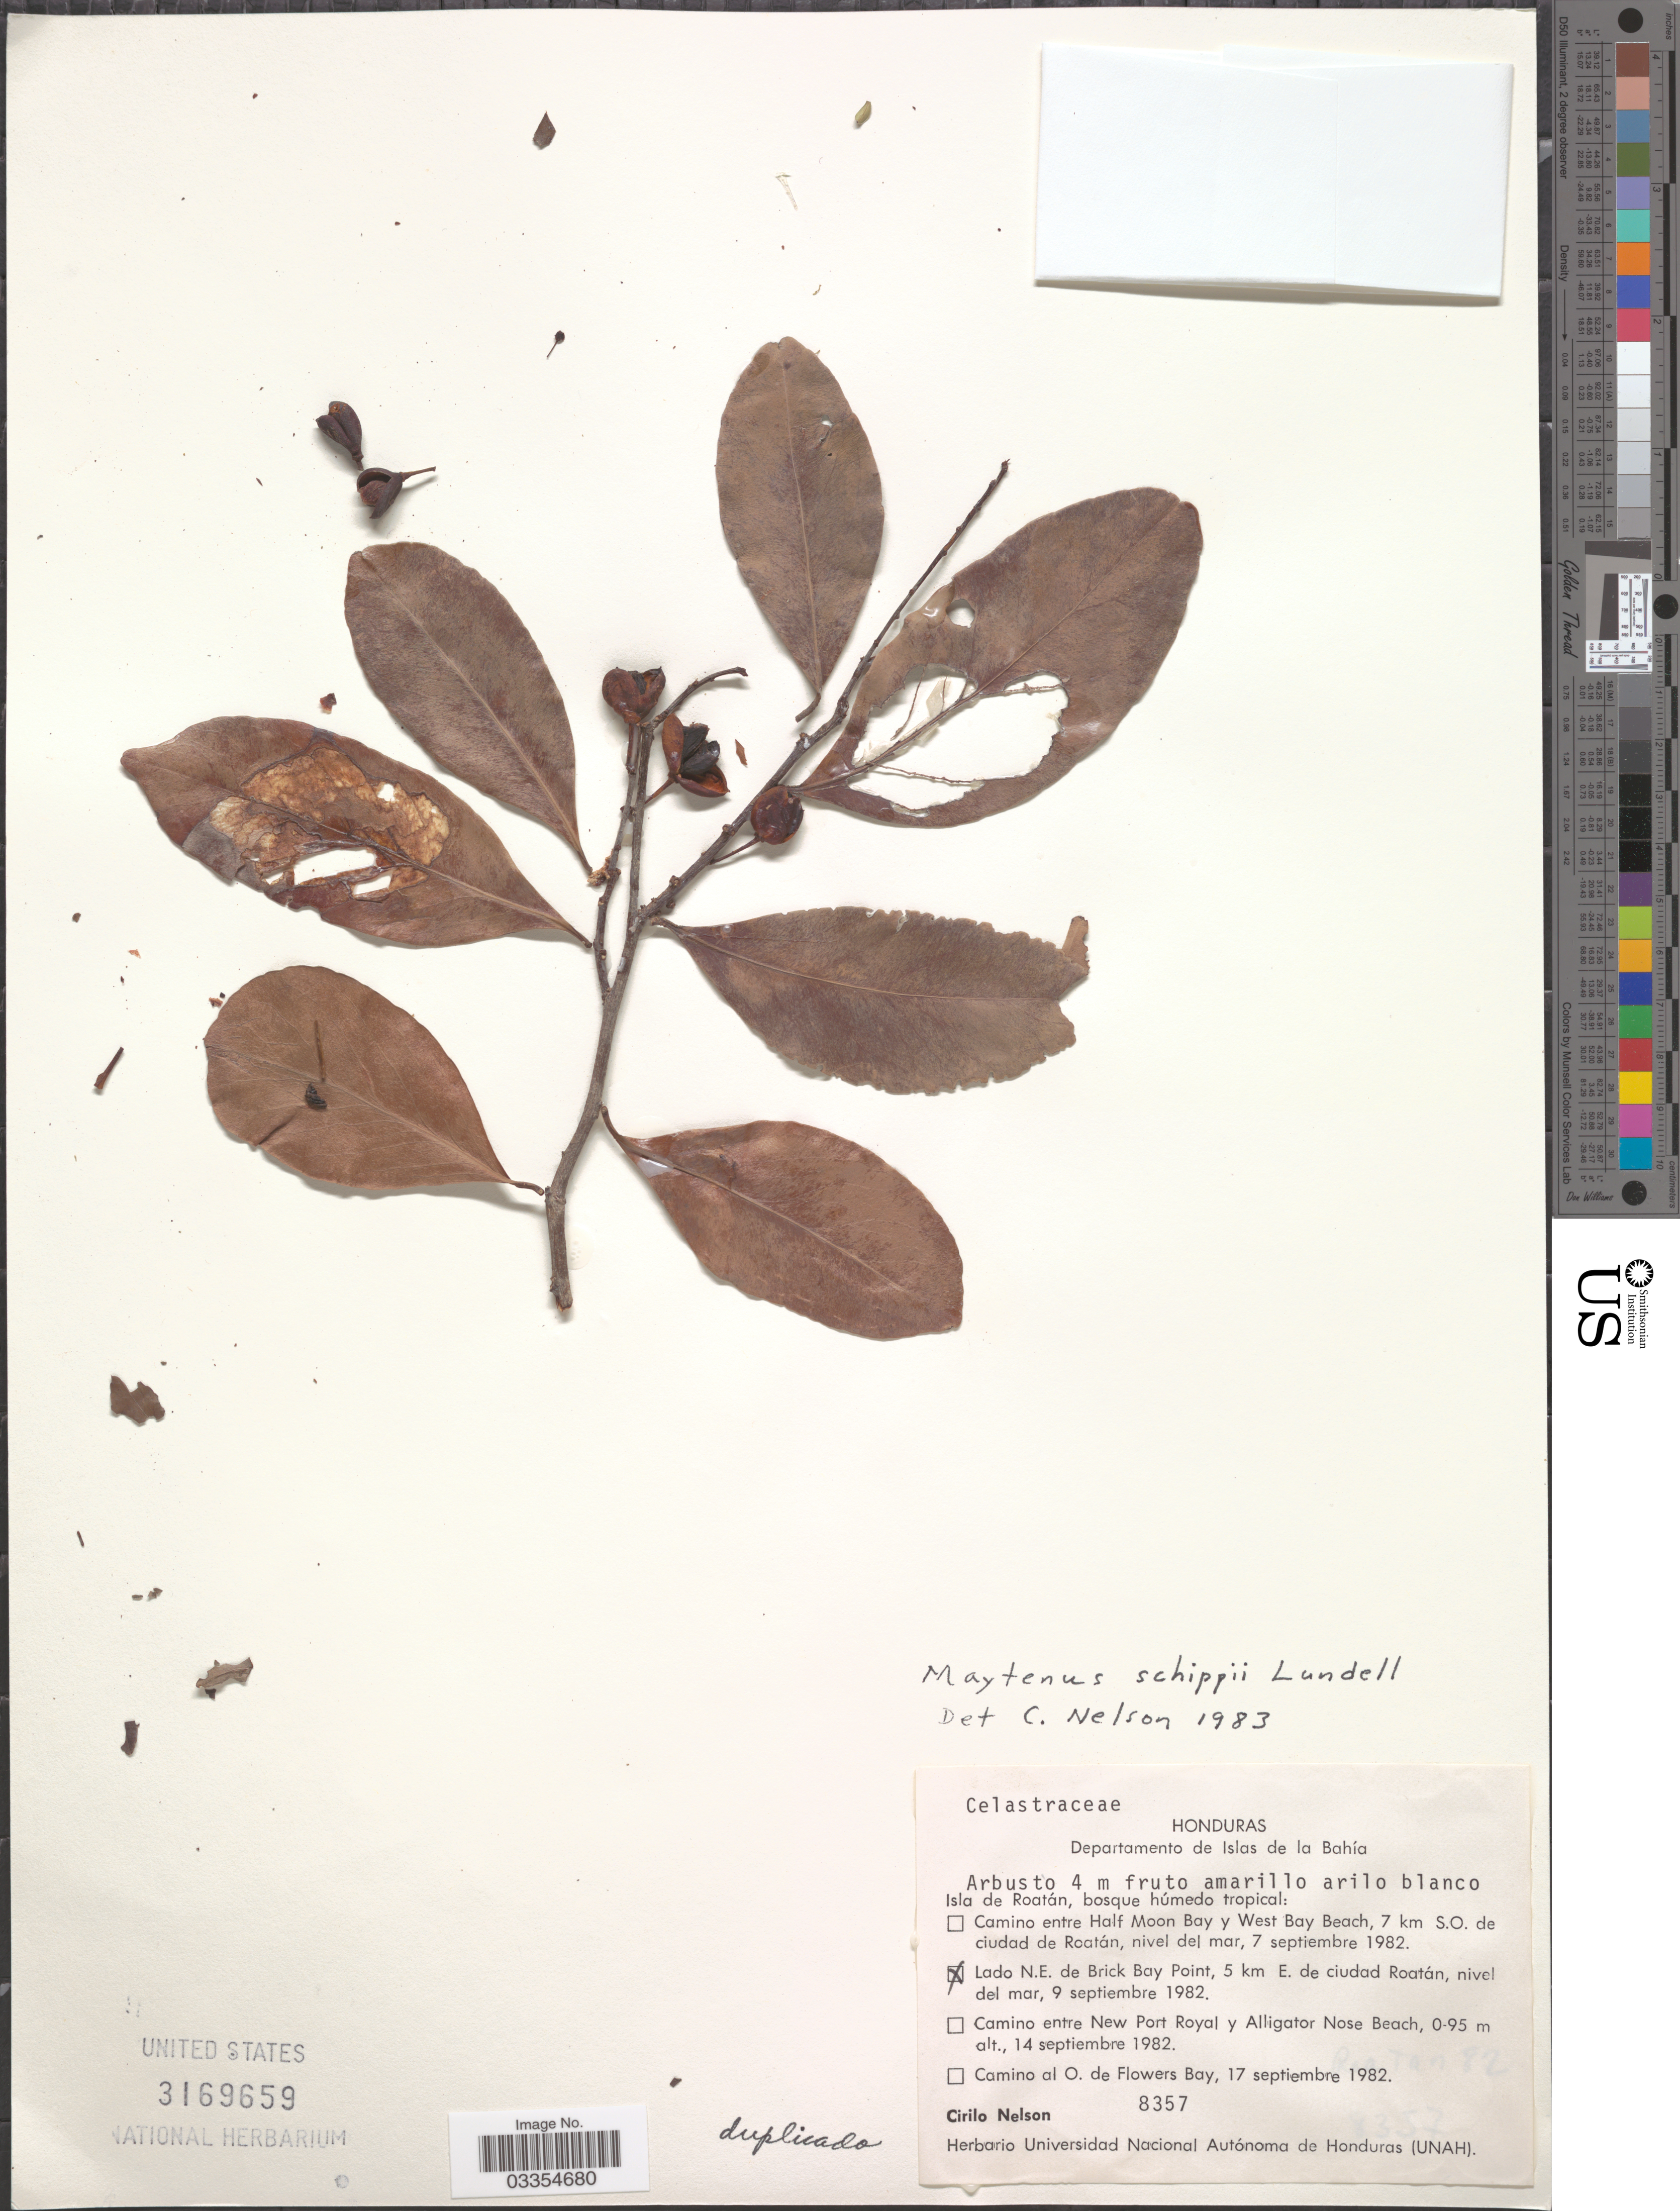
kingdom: Plantae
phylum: Tracheophyta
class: Magnoliopsida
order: Celastrales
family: Celastraceae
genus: Maytenus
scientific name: Maytenus schippii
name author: Lundell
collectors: C. Nelson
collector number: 8357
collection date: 1982-09-17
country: Honduras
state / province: Islas de la Bahía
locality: Departamento de Islas de la Bahía. Lado N.E. de Brick Bay Point, 5 km E. de ciudad Roatán.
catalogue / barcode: US 3169659